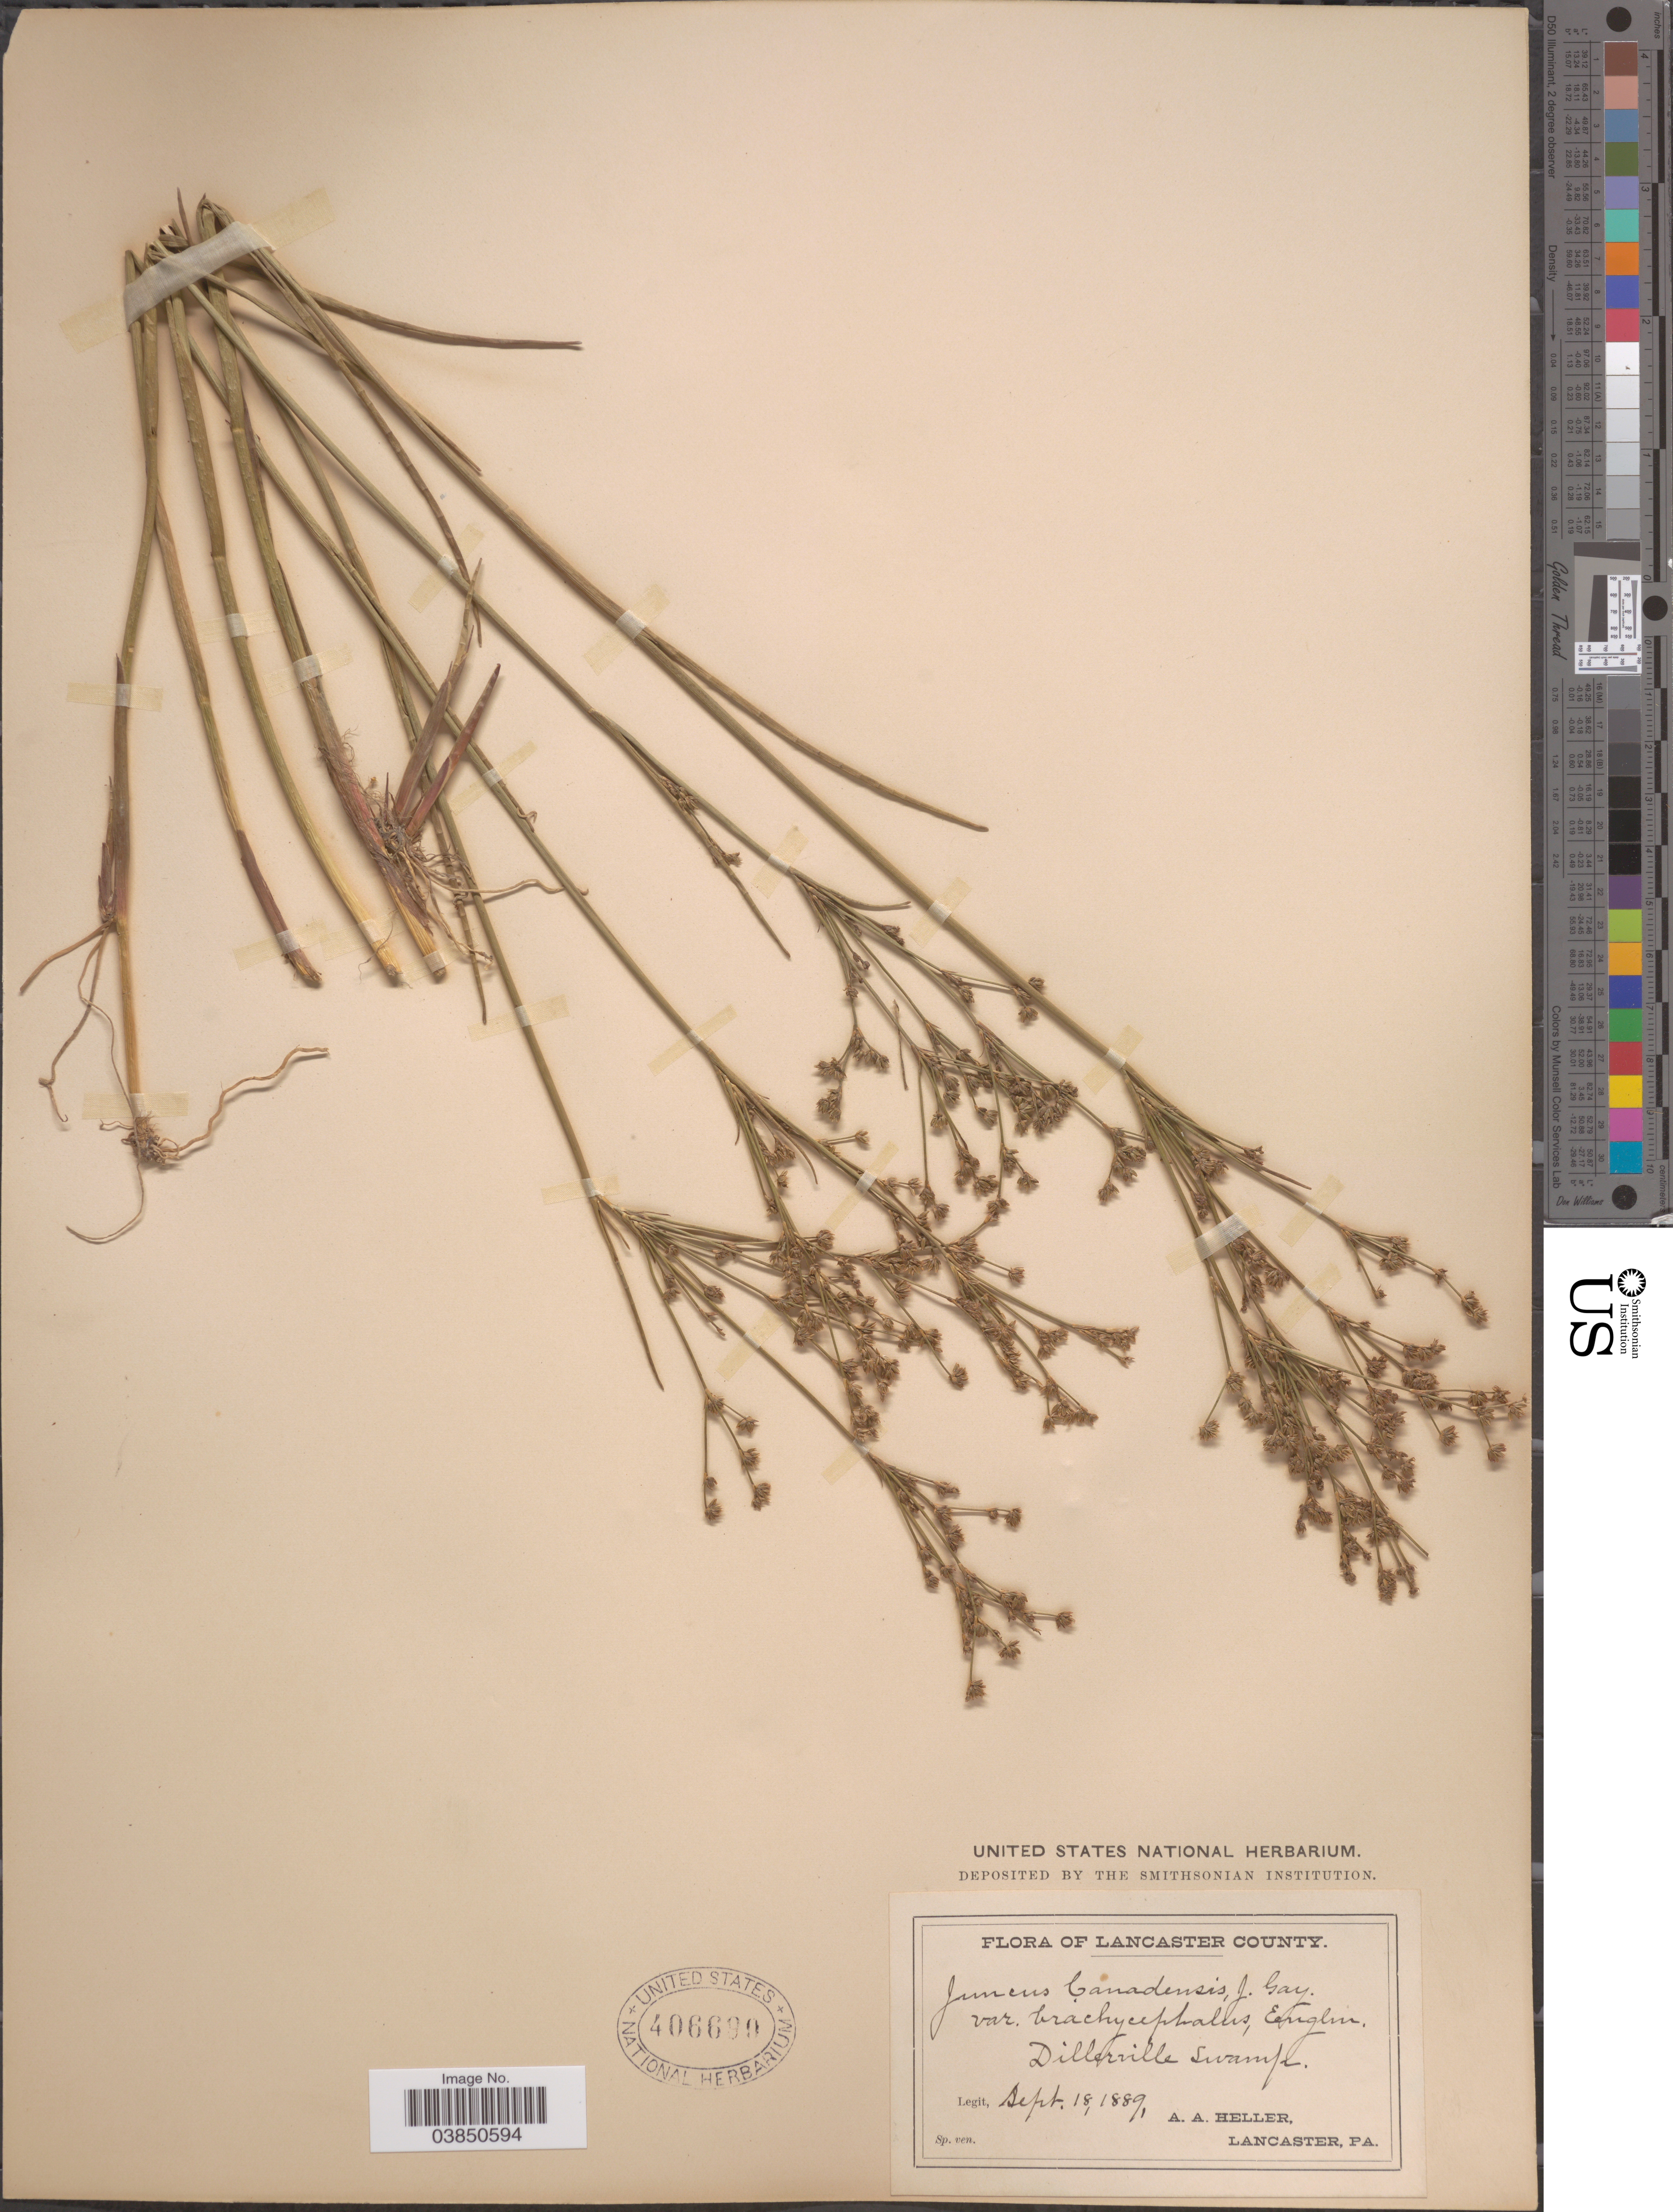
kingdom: Plantae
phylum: Tracheophyta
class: Liliopsida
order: Poales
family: Juncaceae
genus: Juncus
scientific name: Juncus brachycephalus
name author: (Engelm.) Buchenau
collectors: A. A. Heller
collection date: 1889-09-18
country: United States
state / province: Pennsylvania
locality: Dillerville Swamp. Lancaster County.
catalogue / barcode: US 406690